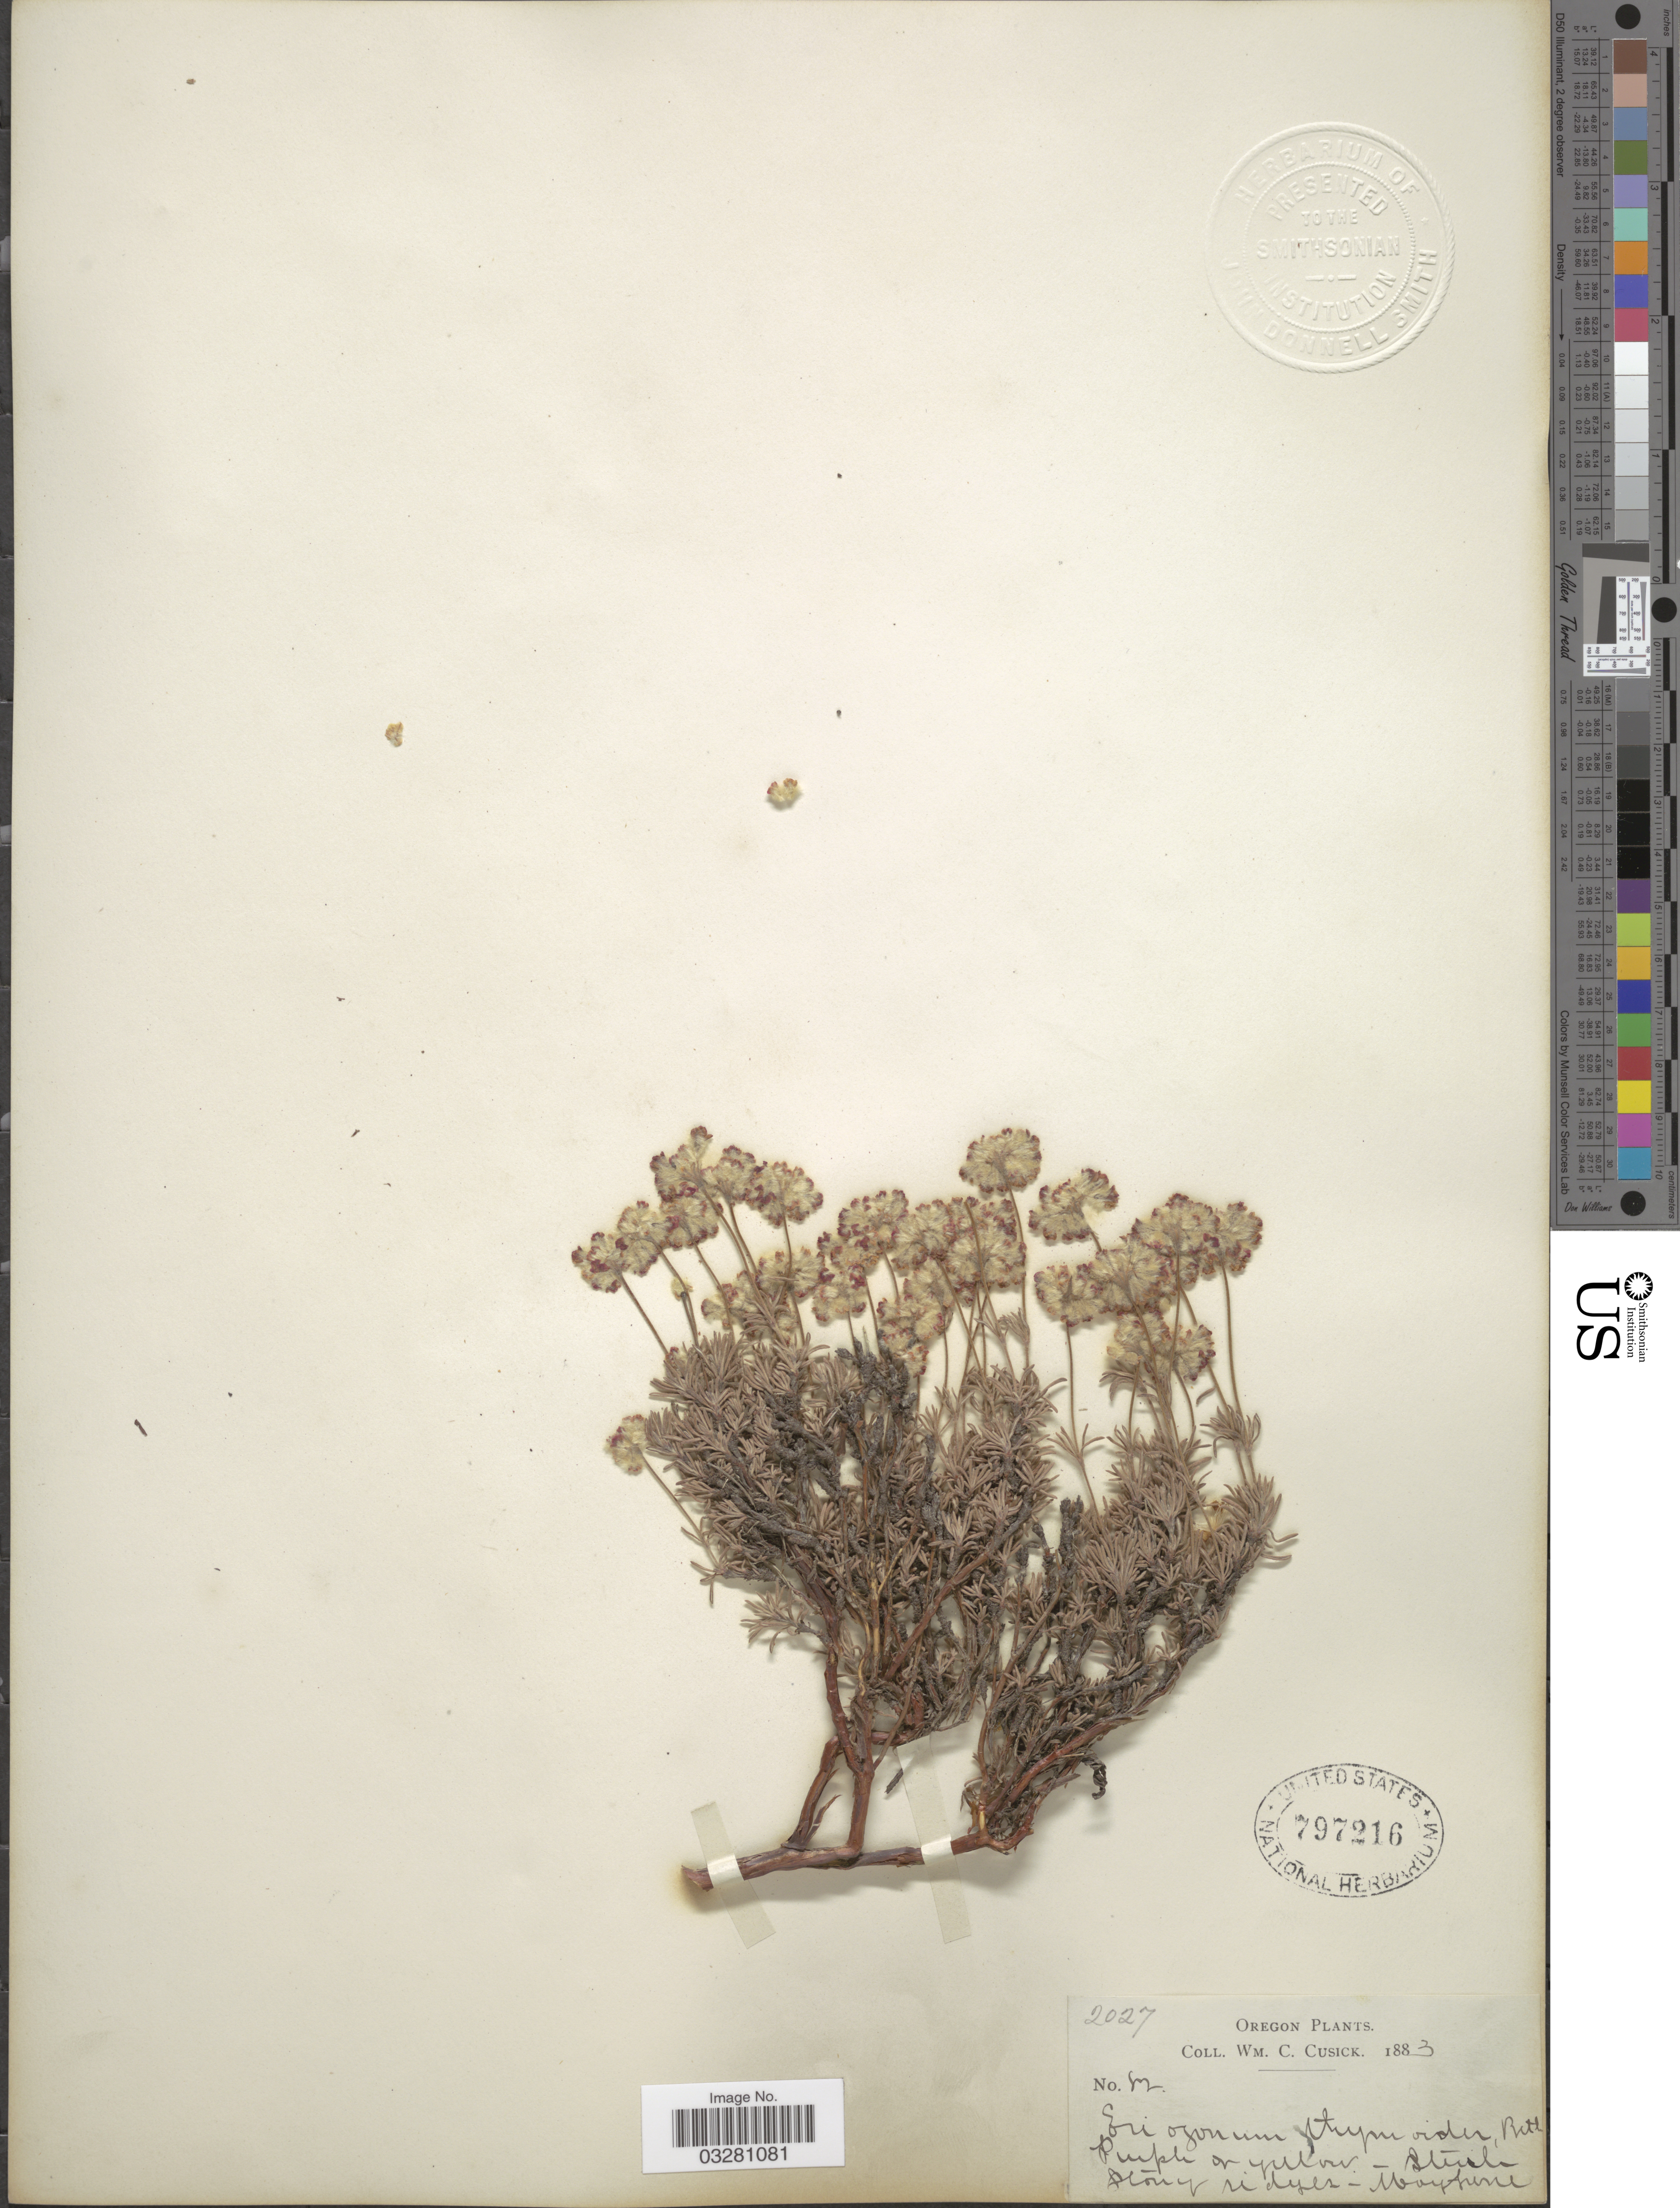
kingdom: Plantae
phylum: Tracheophyta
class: Magnoliopsida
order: Caryophyllales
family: Polygonaceae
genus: Eriogonum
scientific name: Eriogonum thymoides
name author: Benth. in DC.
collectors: W. C. Cusick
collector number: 82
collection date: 1883-05/1883-06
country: United States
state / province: Oregon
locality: Stony ridges.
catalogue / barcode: US 797216